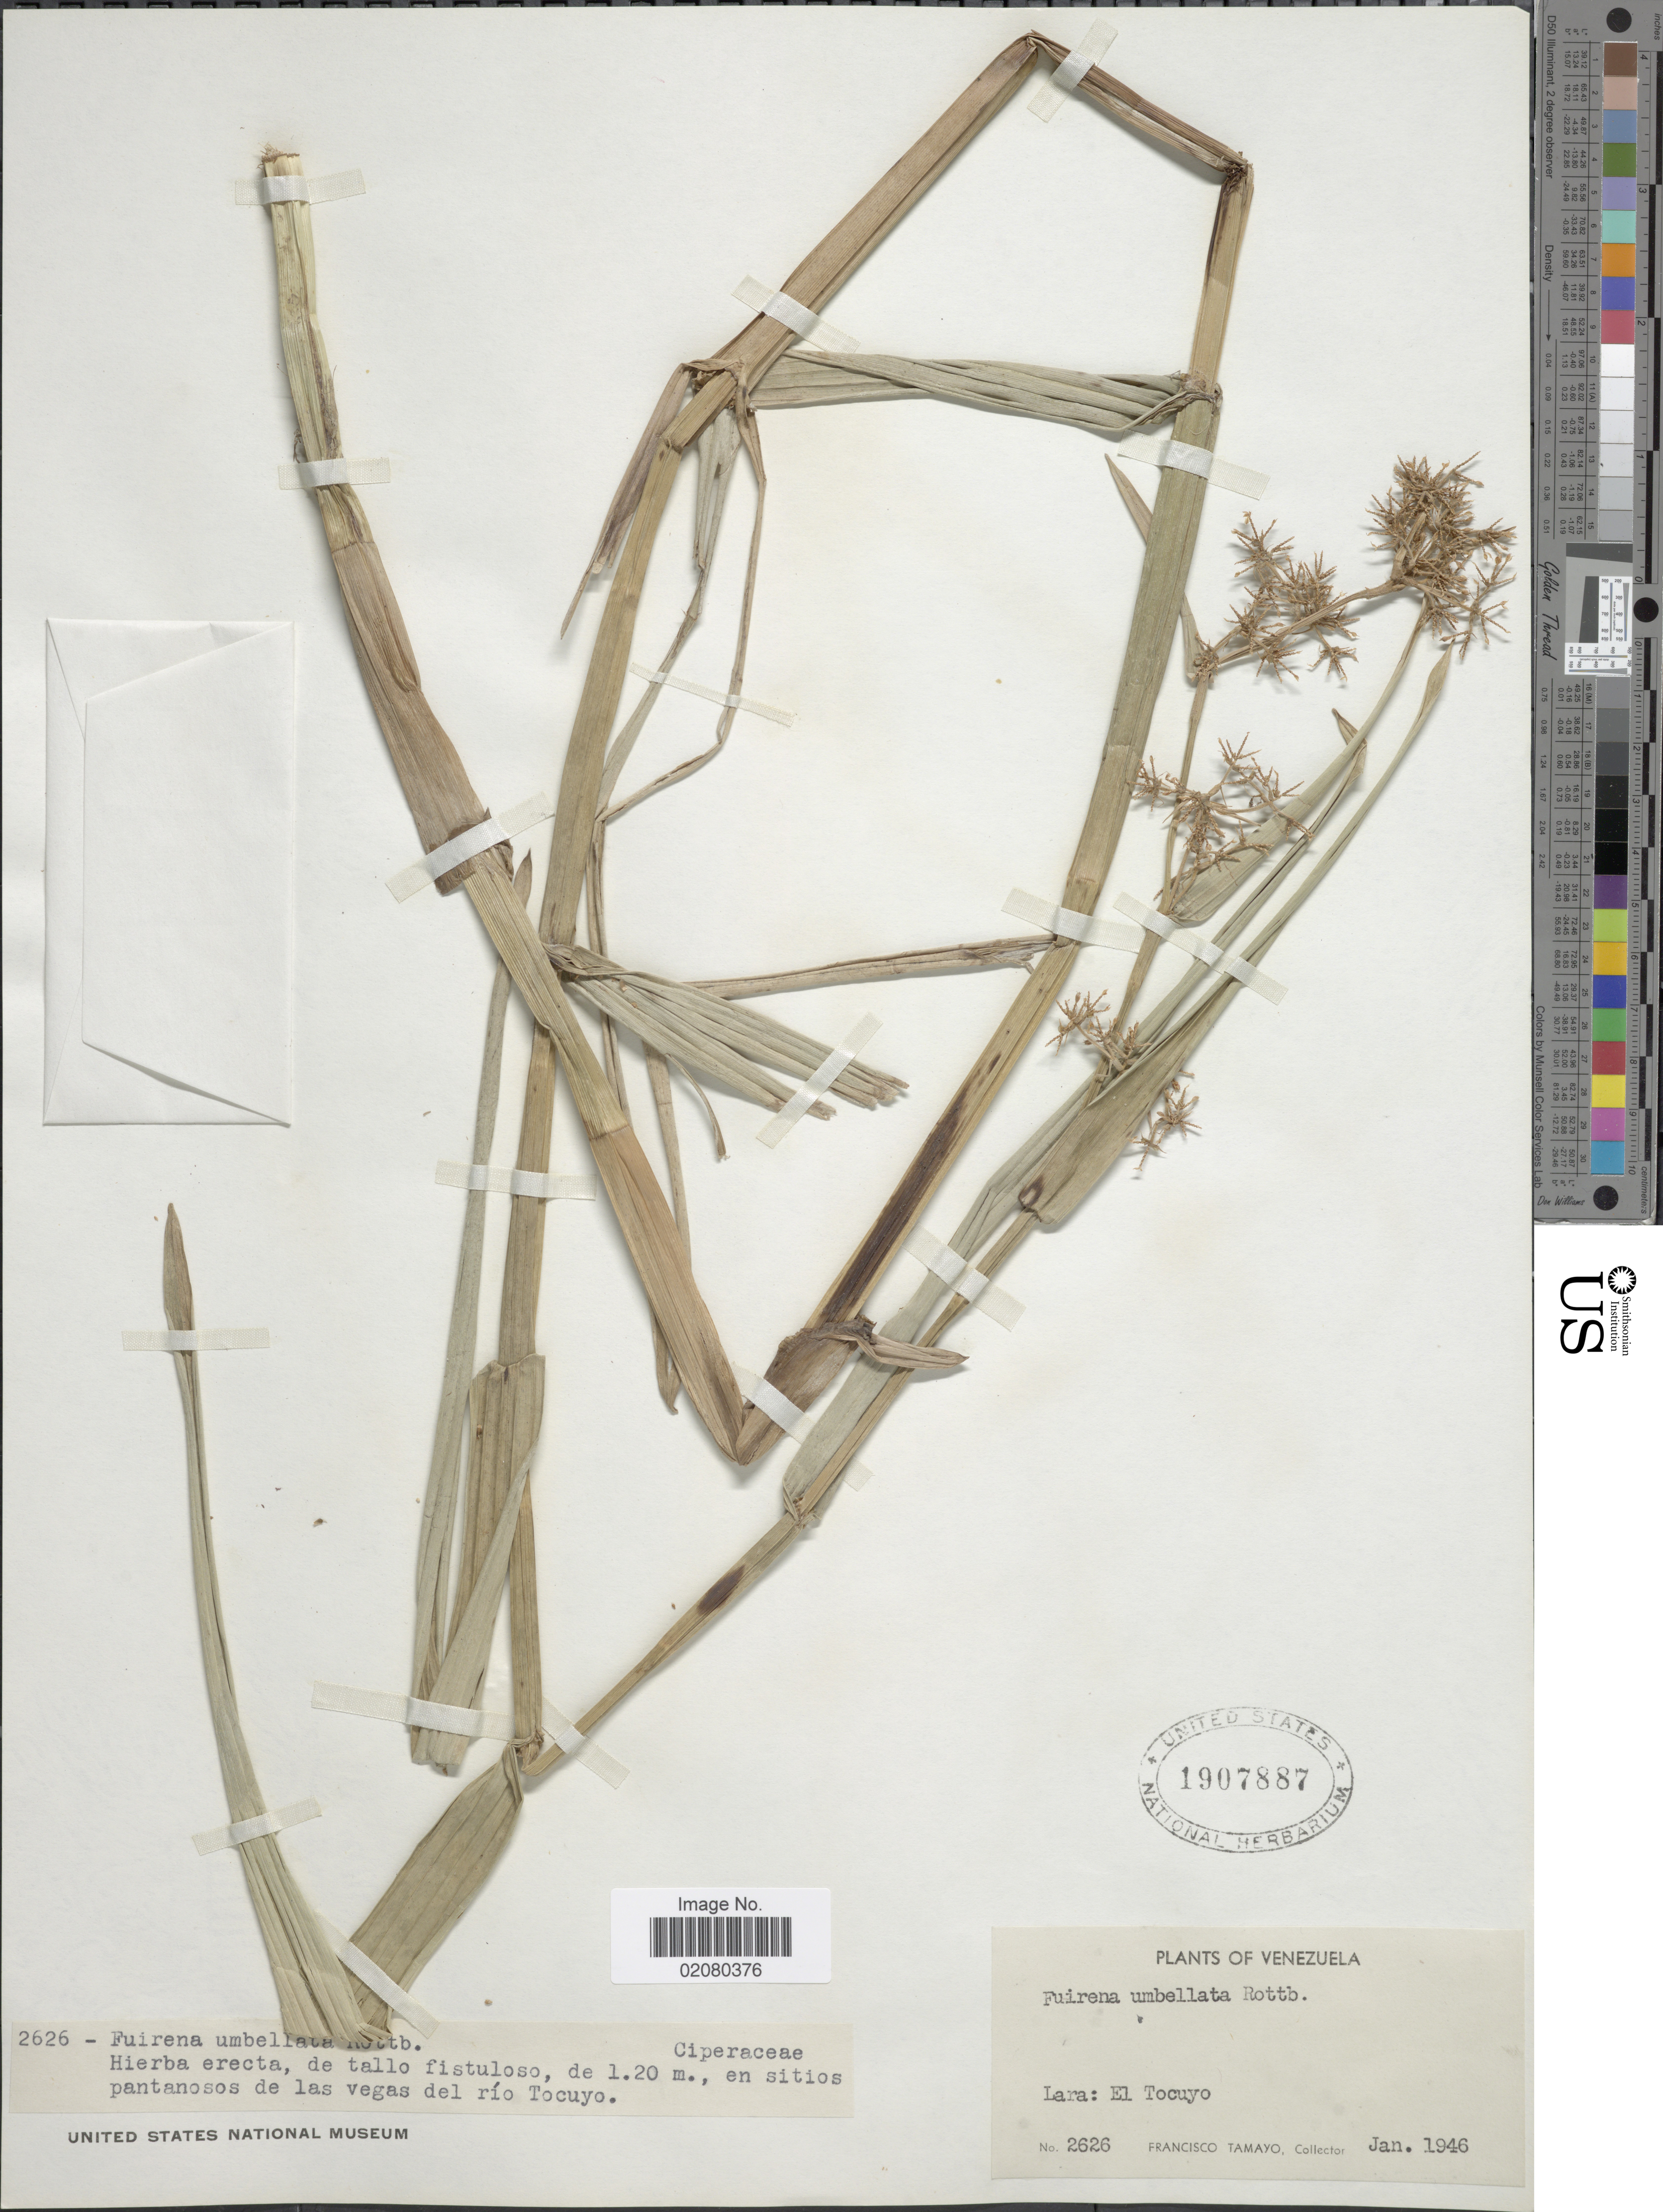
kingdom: Plantae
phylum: Tracheophyta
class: Liliopsida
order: Poales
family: Cyperaceae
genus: Fuirena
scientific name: Fuirena umbellata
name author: Rottb.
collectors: F. Tamayo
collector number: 2626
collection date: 1946-01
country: Venezuela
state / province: Lara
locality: El Tocuyo, en sitio pantanosos de las vegas del rio Tocuyo.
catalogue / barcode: US 1907887